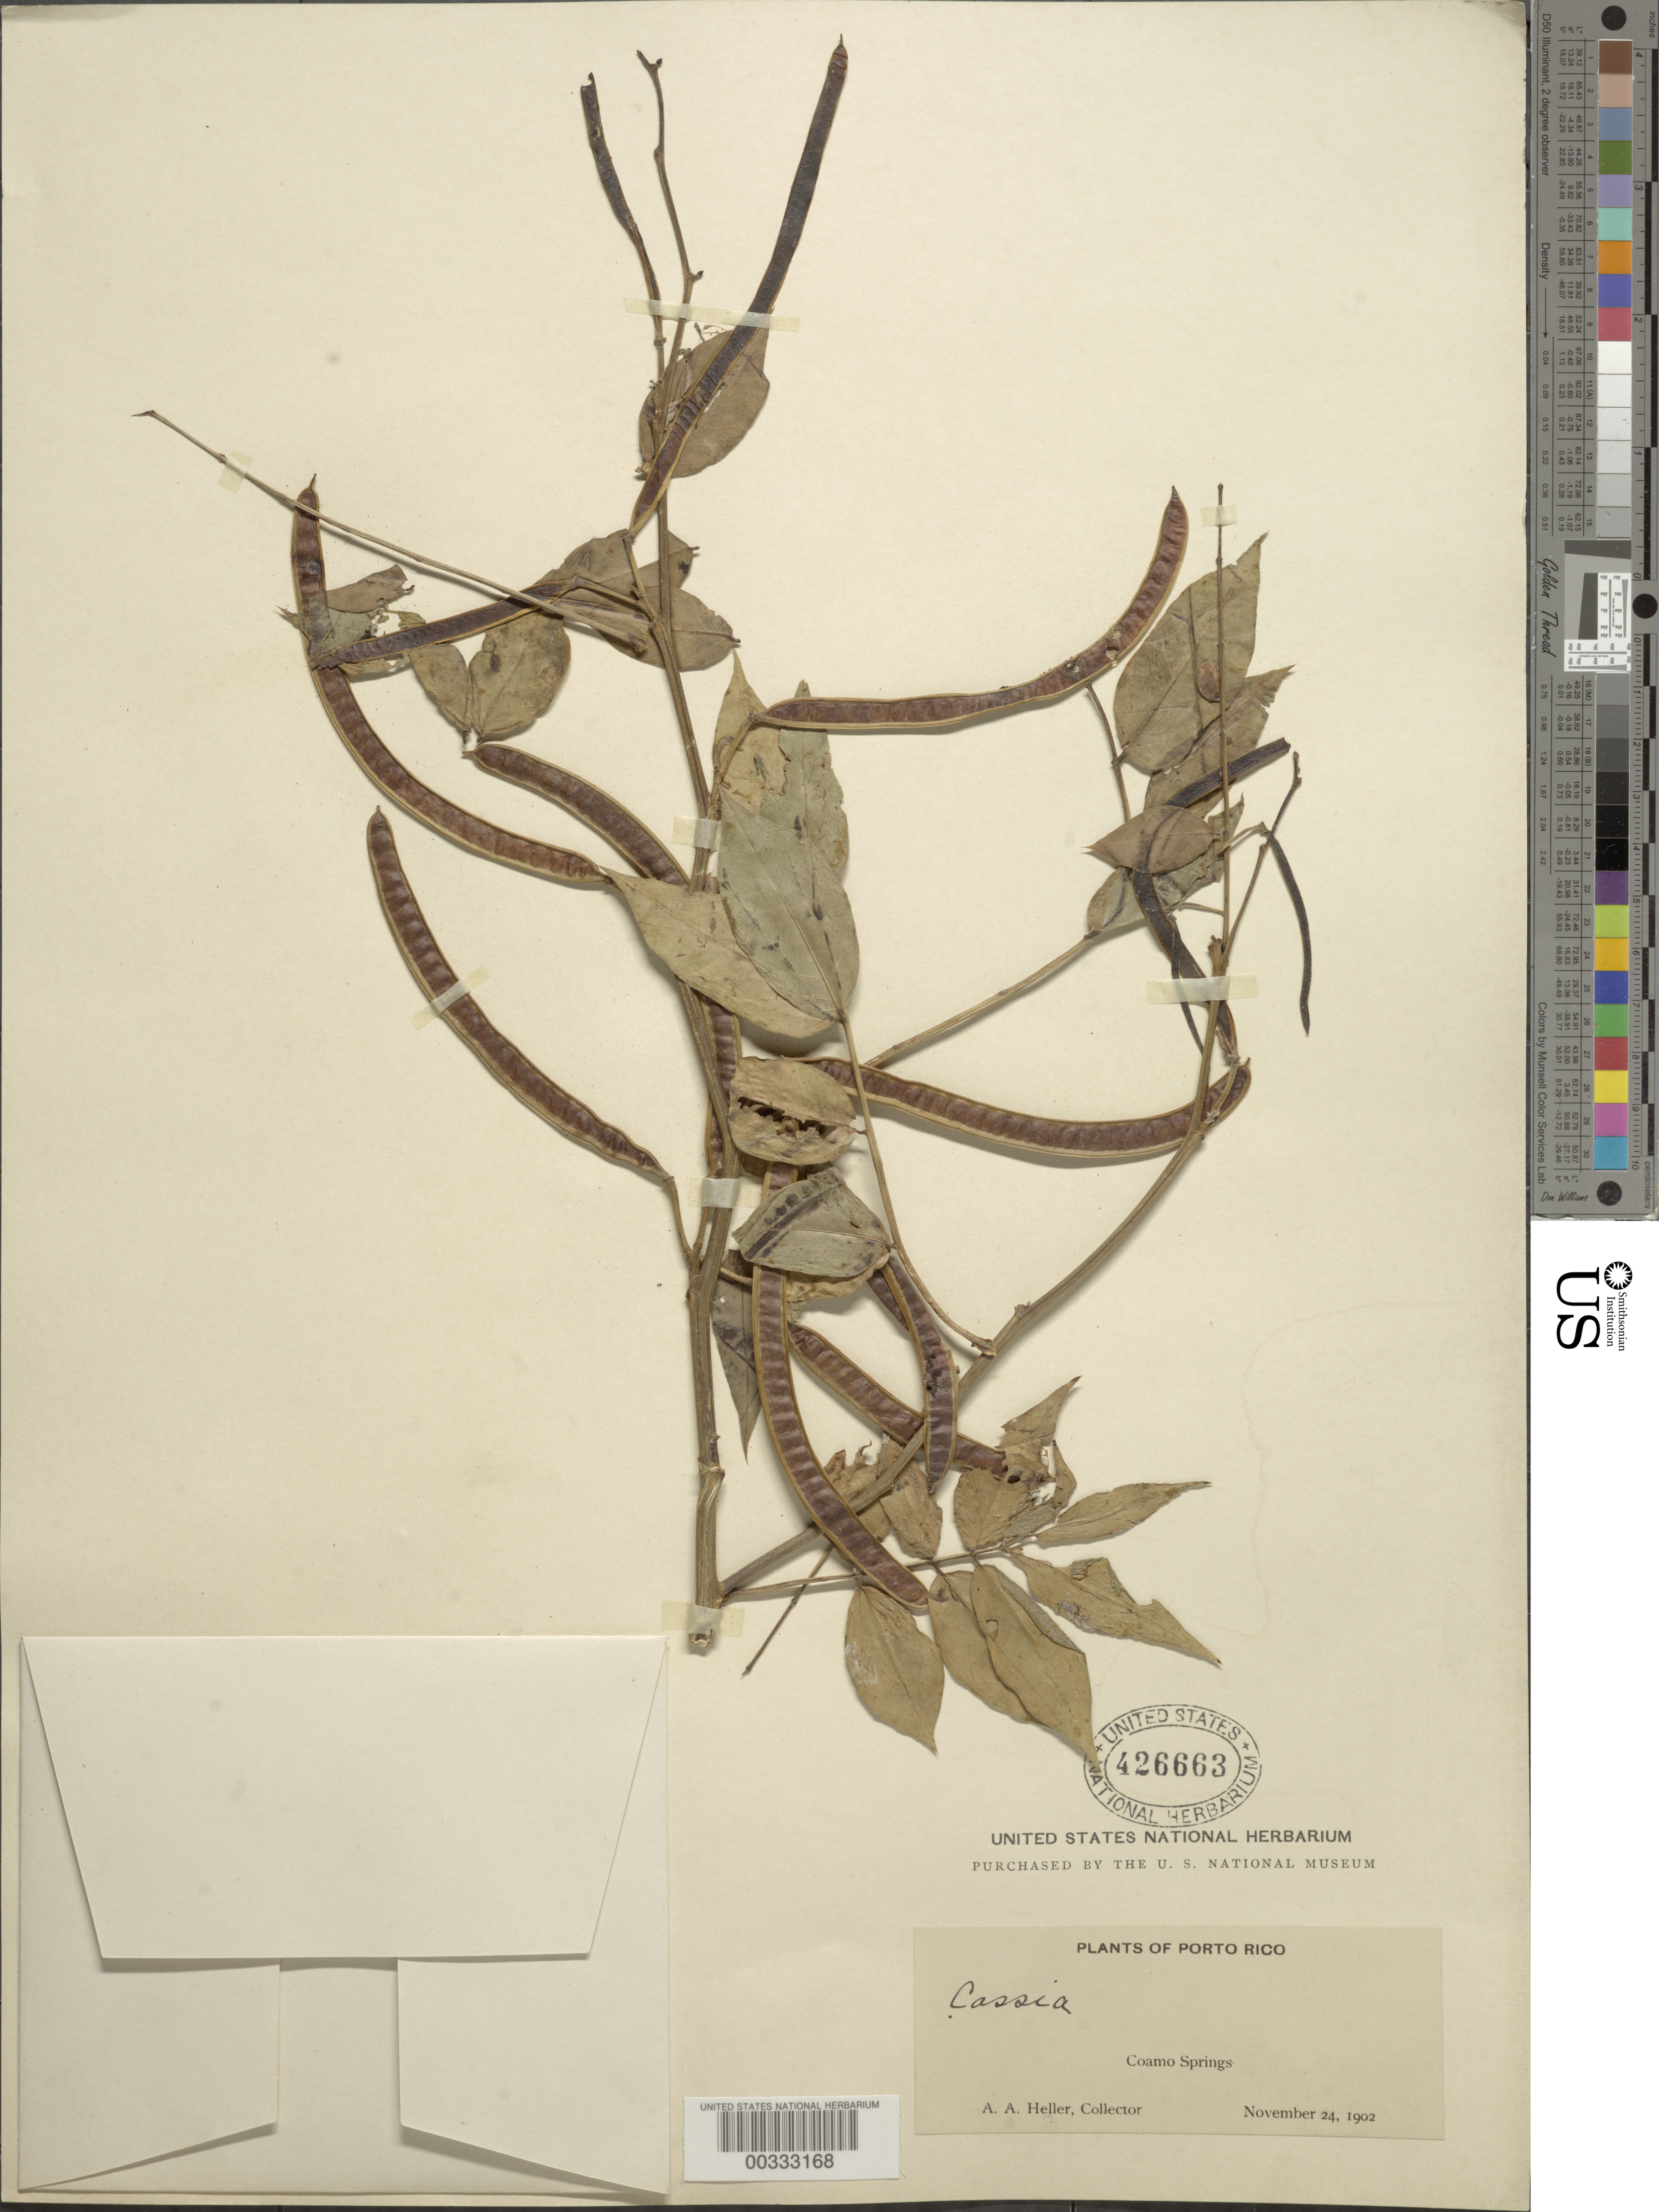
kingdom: Plantae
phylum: Tracheophyta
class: Magnoliopsida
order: Fabales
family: Fabaceae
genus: Senna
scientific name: Senna occidentalis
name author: (L.) Link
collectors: A. A. Heller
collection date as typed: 24 Nov 1902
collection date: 1902-11-24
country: Puerto Rico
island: Greater Antilles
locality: Coamo springs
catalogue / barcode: US 426663